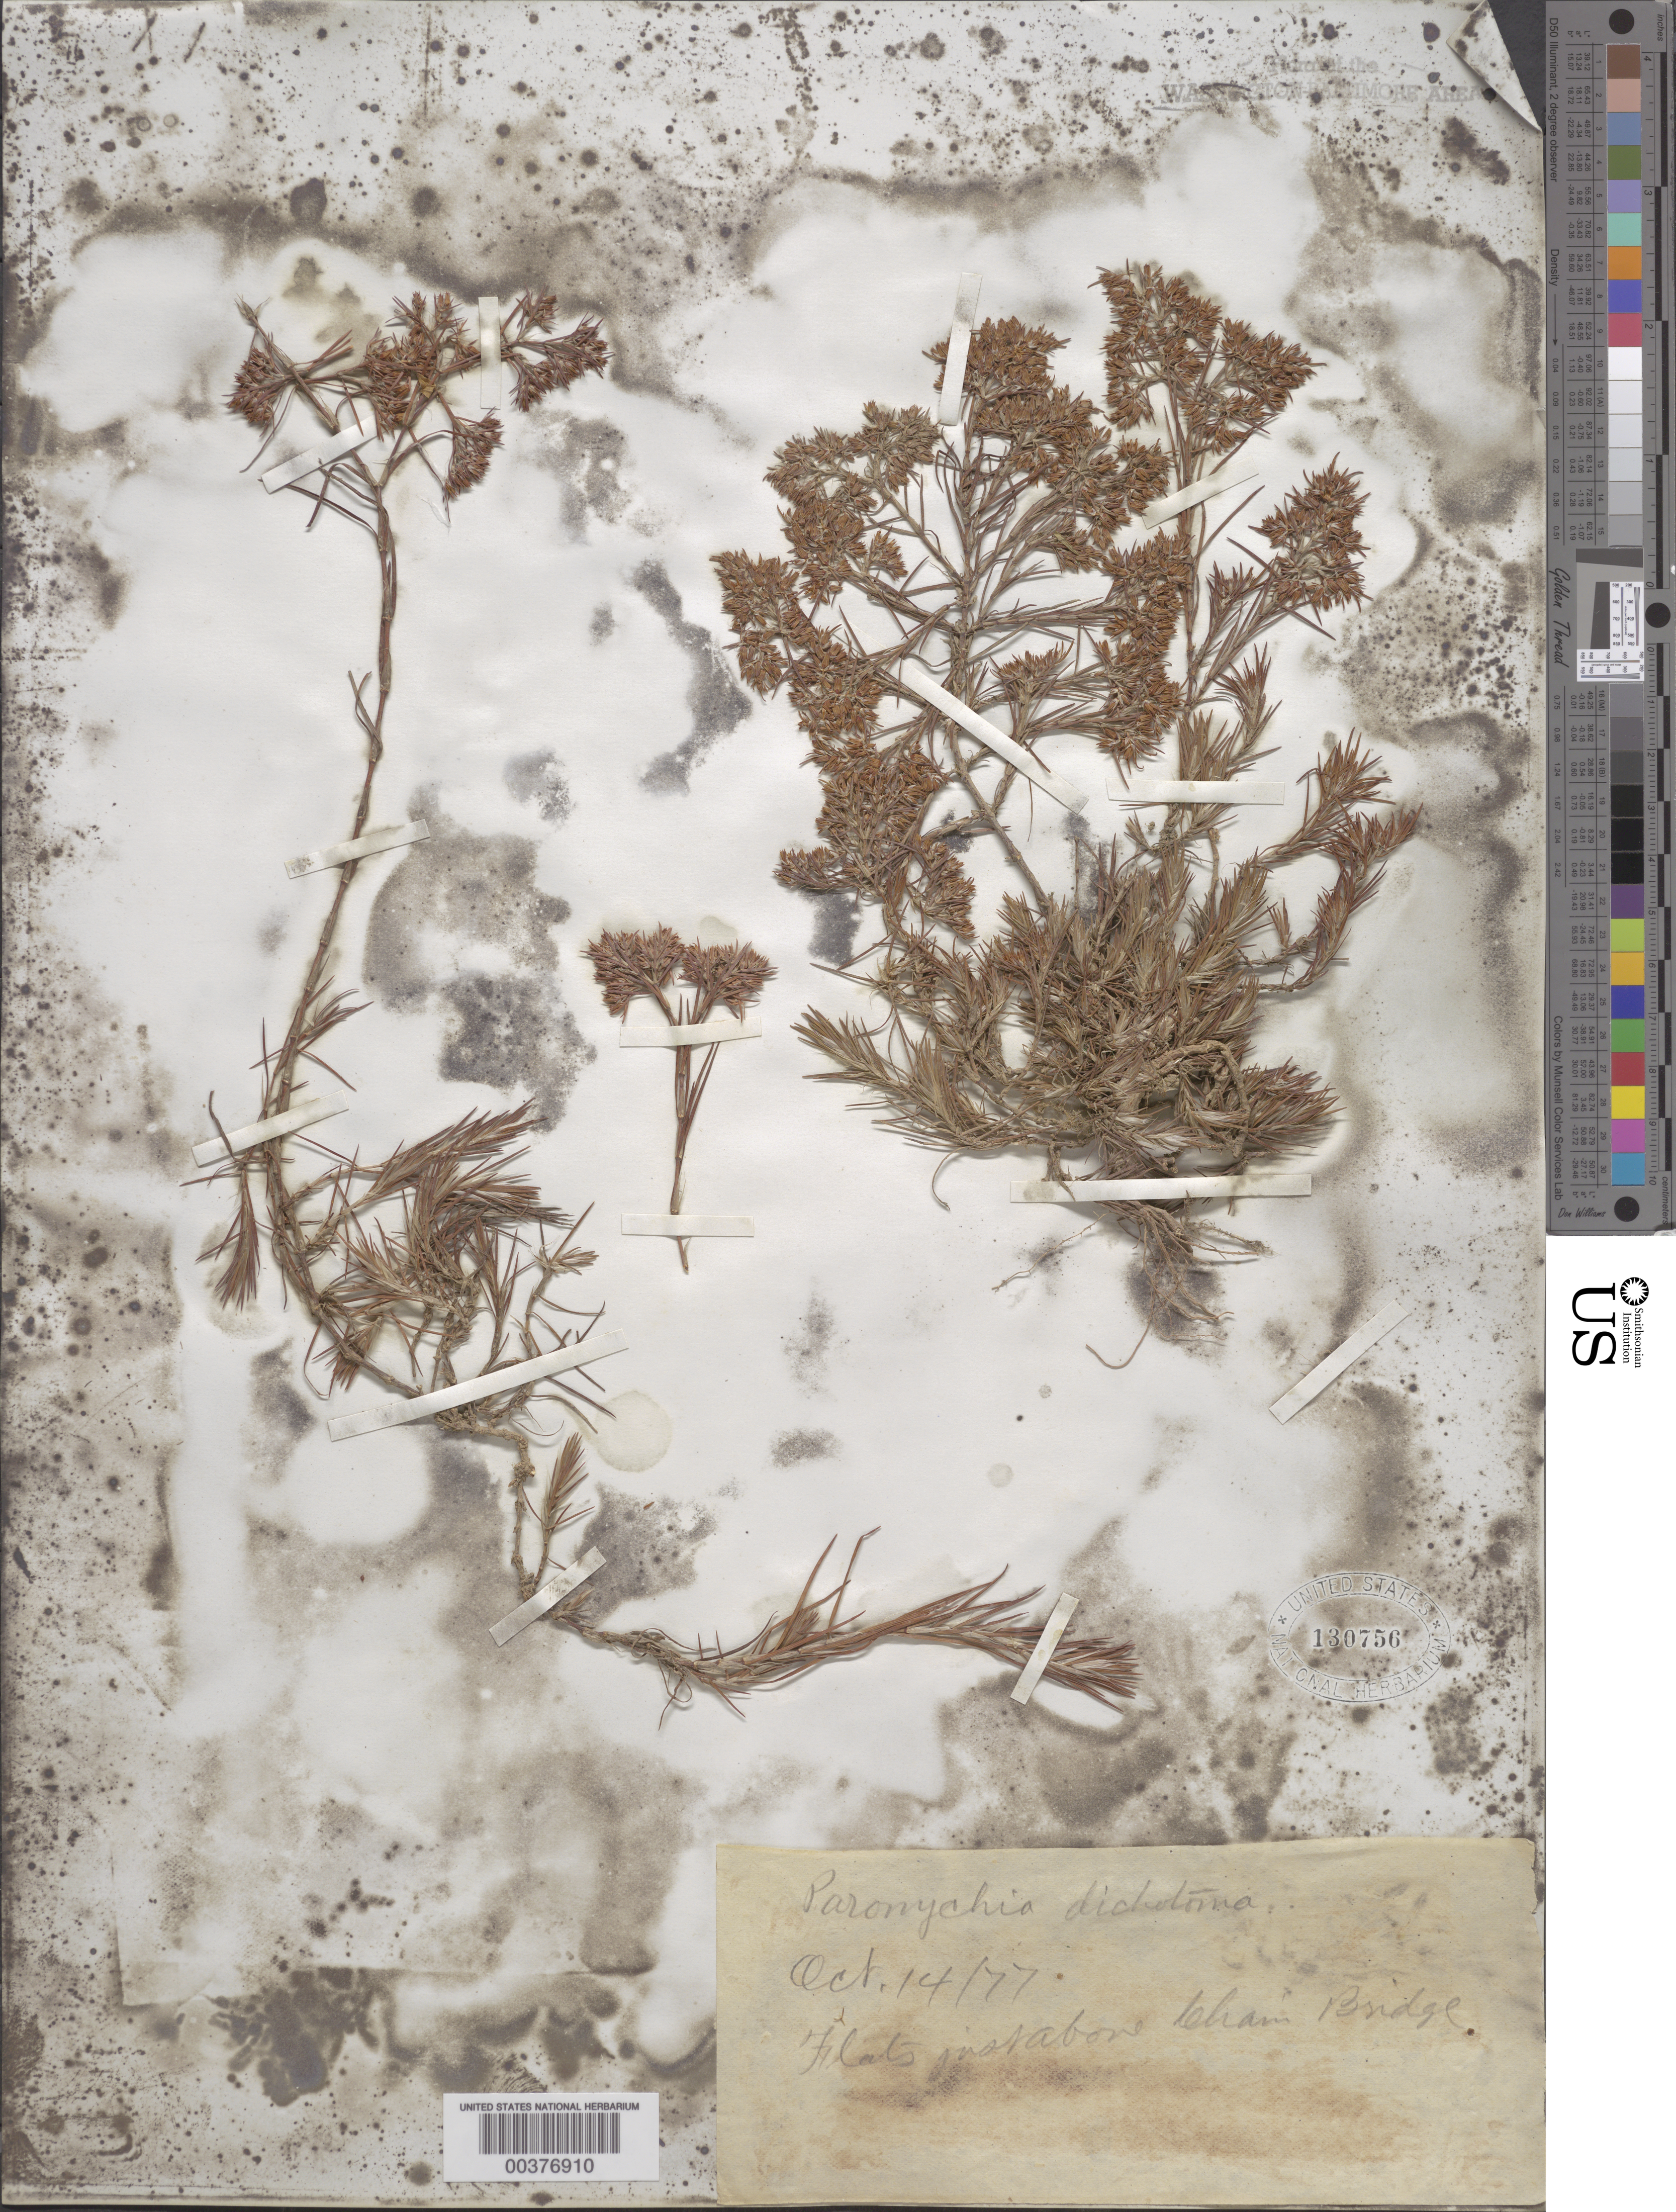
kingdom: Plantae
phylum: Tracheophyta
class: Magnoliopsida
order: Caryophyllales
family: Caryophyllaceae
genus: Paronychia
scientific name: Paronychia virginica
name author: Spreng.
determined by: Strong, Mark T., (BOT), Smithsonian Institution - National Museum of Natural History (UNITED STATES)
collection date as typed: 14 Oct 1877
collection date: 1877-10-14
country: United States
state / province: Maryland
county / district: Montgomery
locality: Above Chain Bridge, Potomac River flats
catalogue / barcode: US 130756